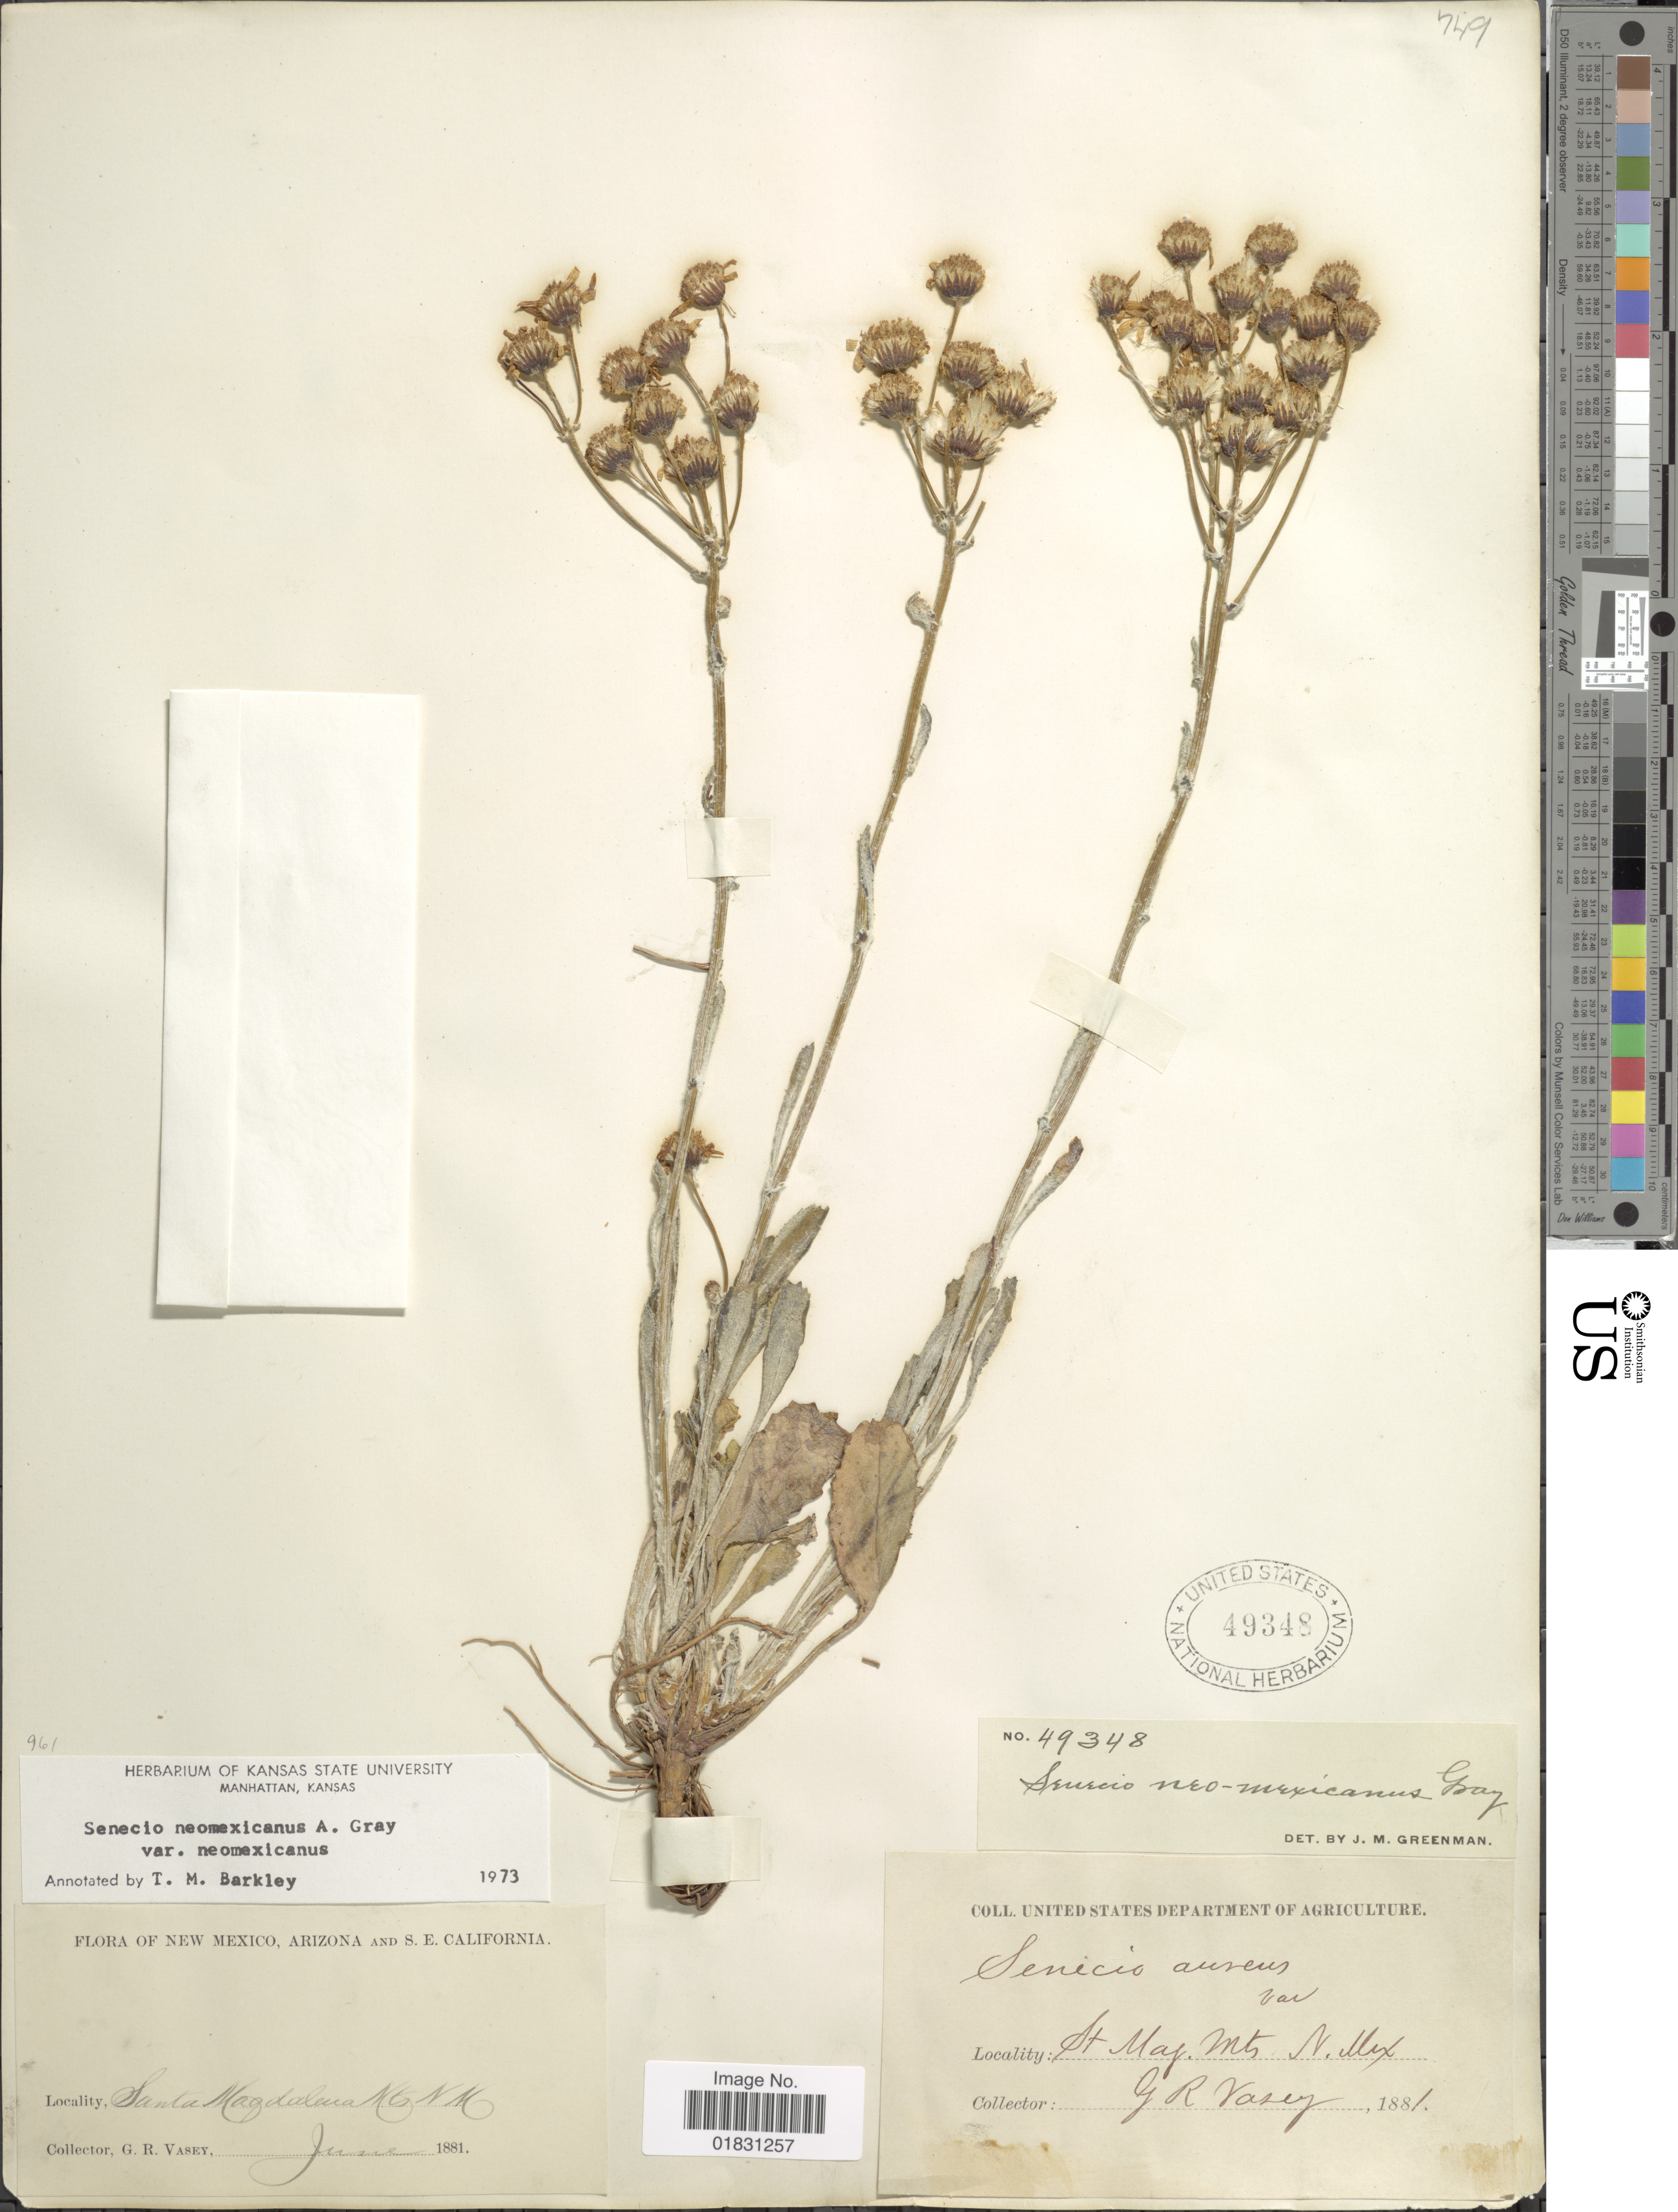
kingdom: Plantae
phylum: Tracheophyta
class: Magnoliopsida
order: Asterales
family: Asteraceae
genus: Packera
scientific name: Packera neomexicana var. neomexicana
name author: (A. Gray) W.A. Weber & Á. Löve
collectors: G. R. Vasey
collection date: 1881-06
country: United States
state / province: New Mexico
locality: New Mexico, Arizona and S.E. California, Santa Magdalena Mts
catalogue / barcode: US 49348